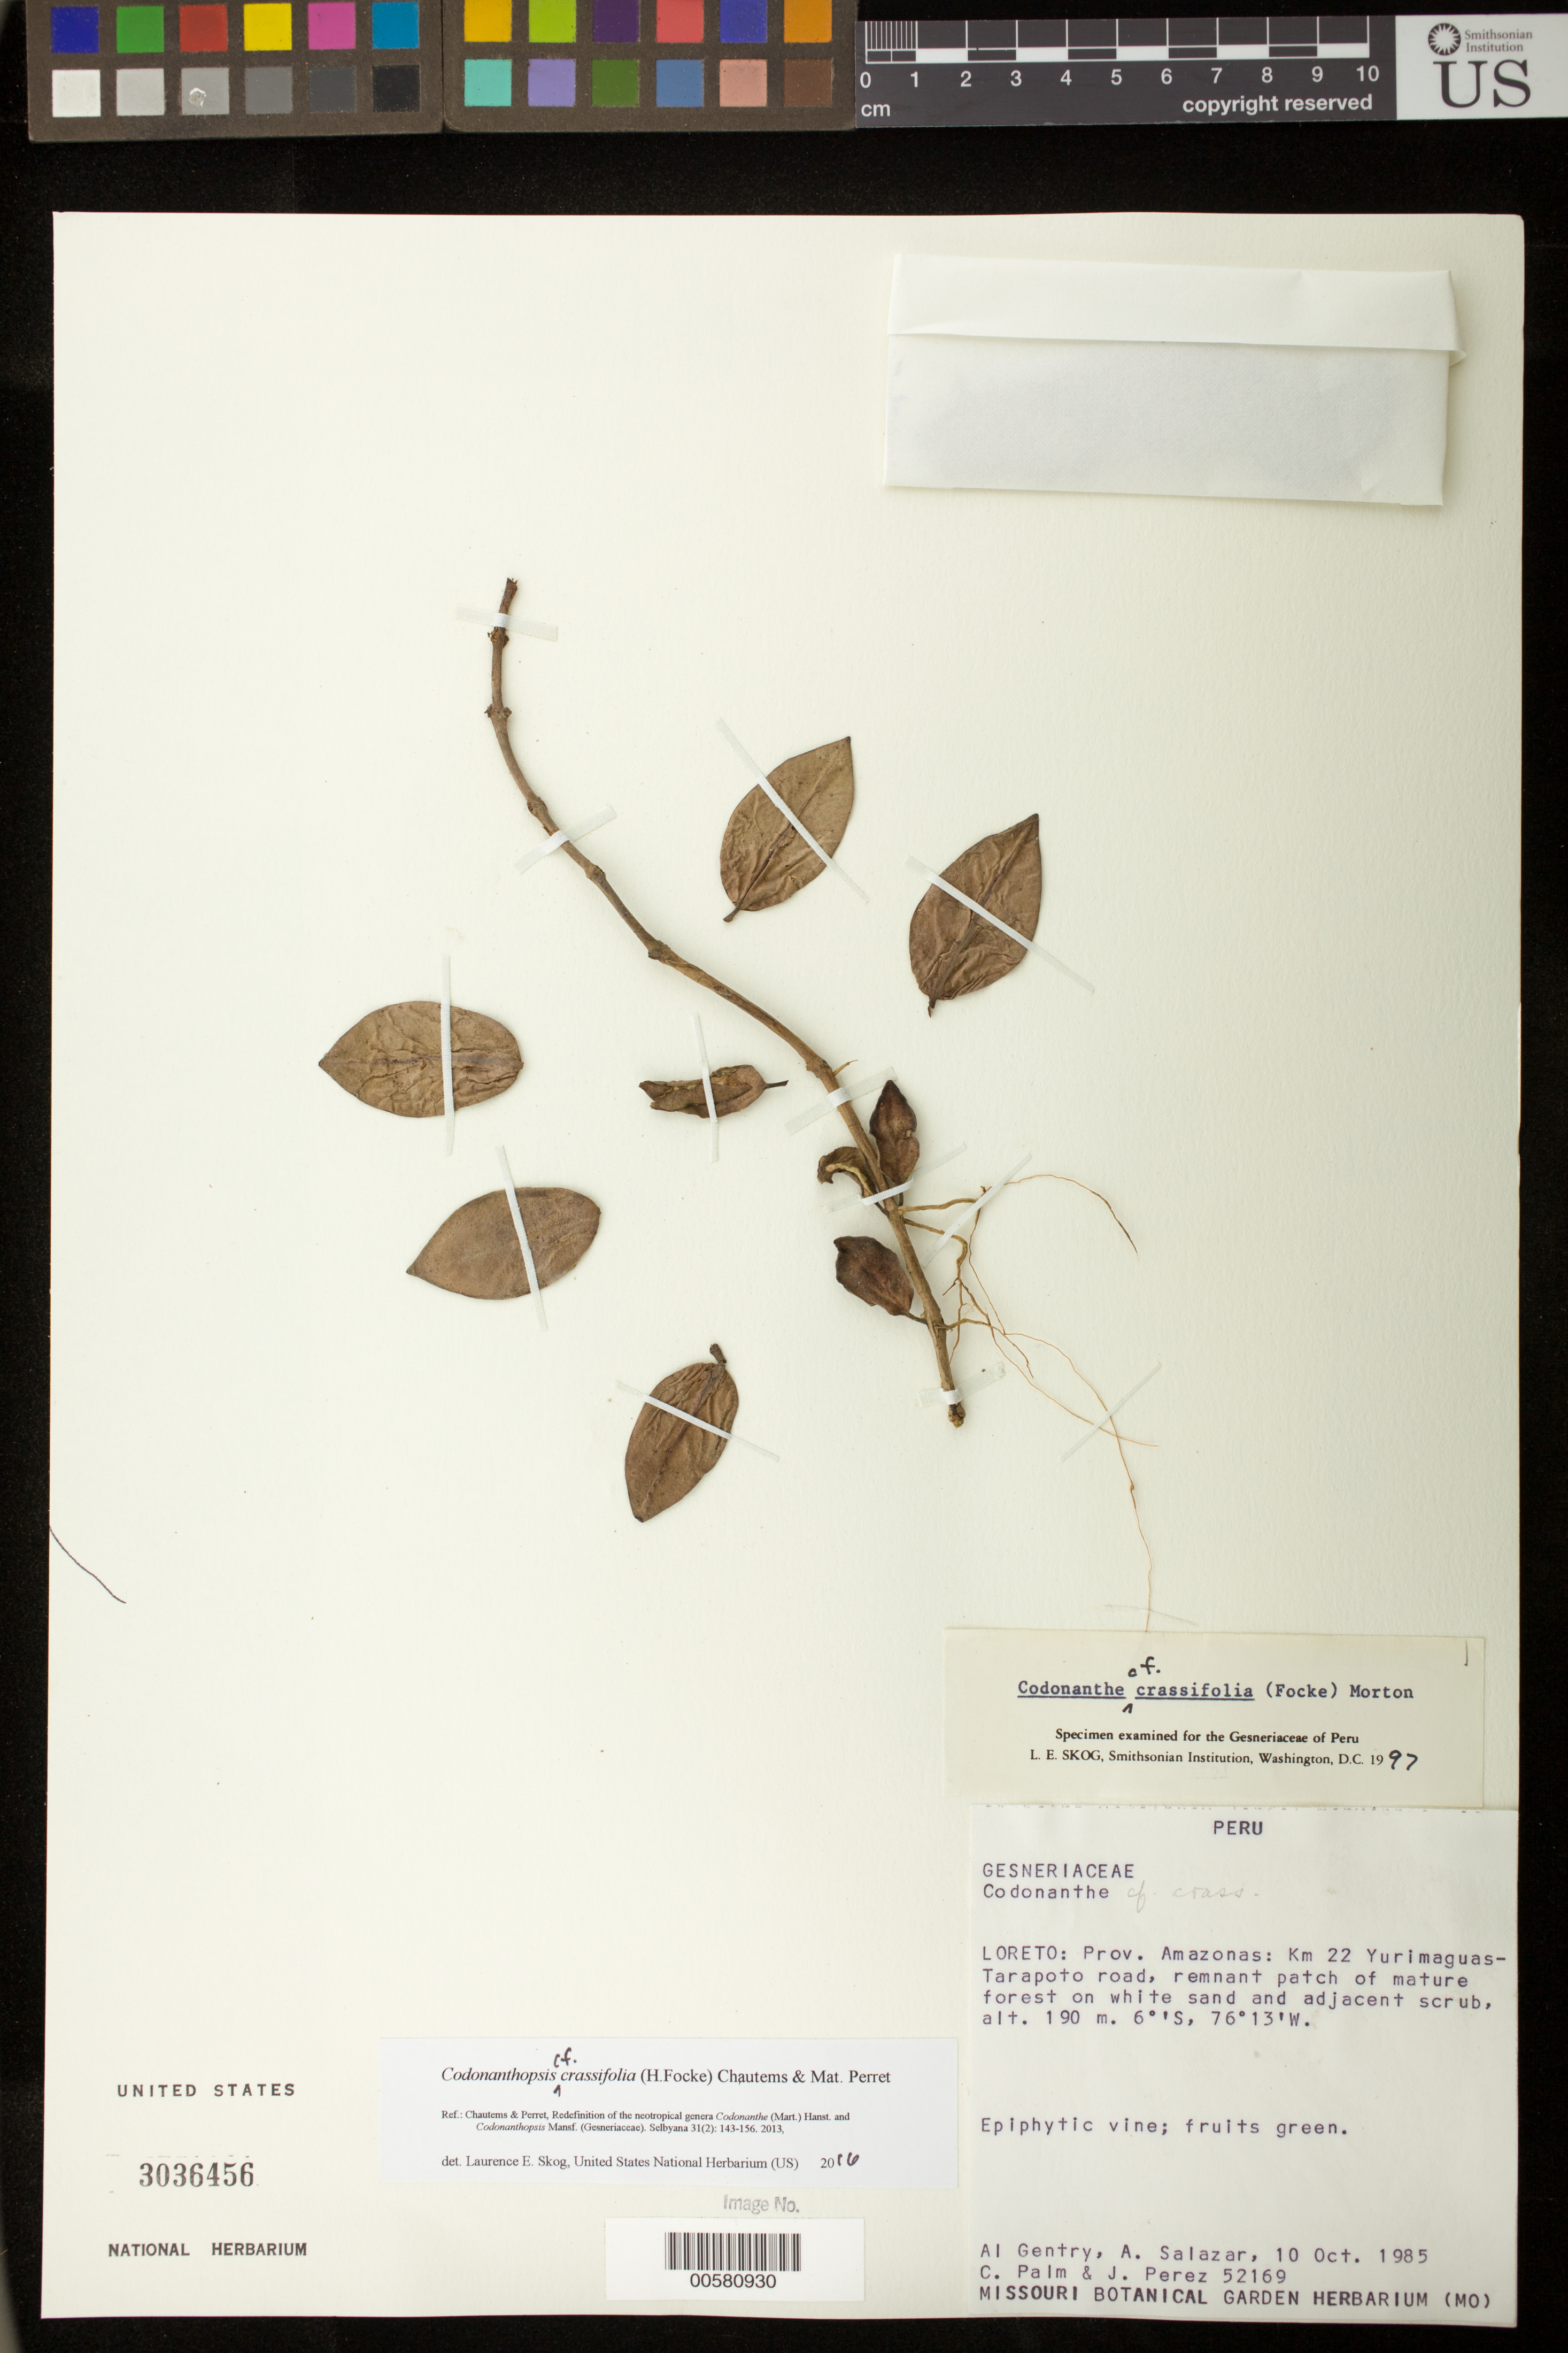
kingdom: Plantae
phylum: Tracheophyta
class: Magnoliopsida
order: Lamiales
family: Gesneriaceae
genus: Codonanthopsis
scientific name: Codonanthopsis crassifolia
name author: (H. Focke) Chautems & Mat.Perret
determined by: Skog, Laurence E.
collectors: A. H. Gentry, A. Salazar, C. Palm & J. Perez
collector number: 52169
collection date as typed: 10 Oct 1985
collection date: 1985-10-10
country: Peru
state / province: Loreto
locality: Prov. Amazonas; km 22 Yurimaguas - Tarapoto road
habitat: Remnant patch of mature forest on white sand and adjacent scrub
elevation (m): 190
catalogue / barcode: US 3036456